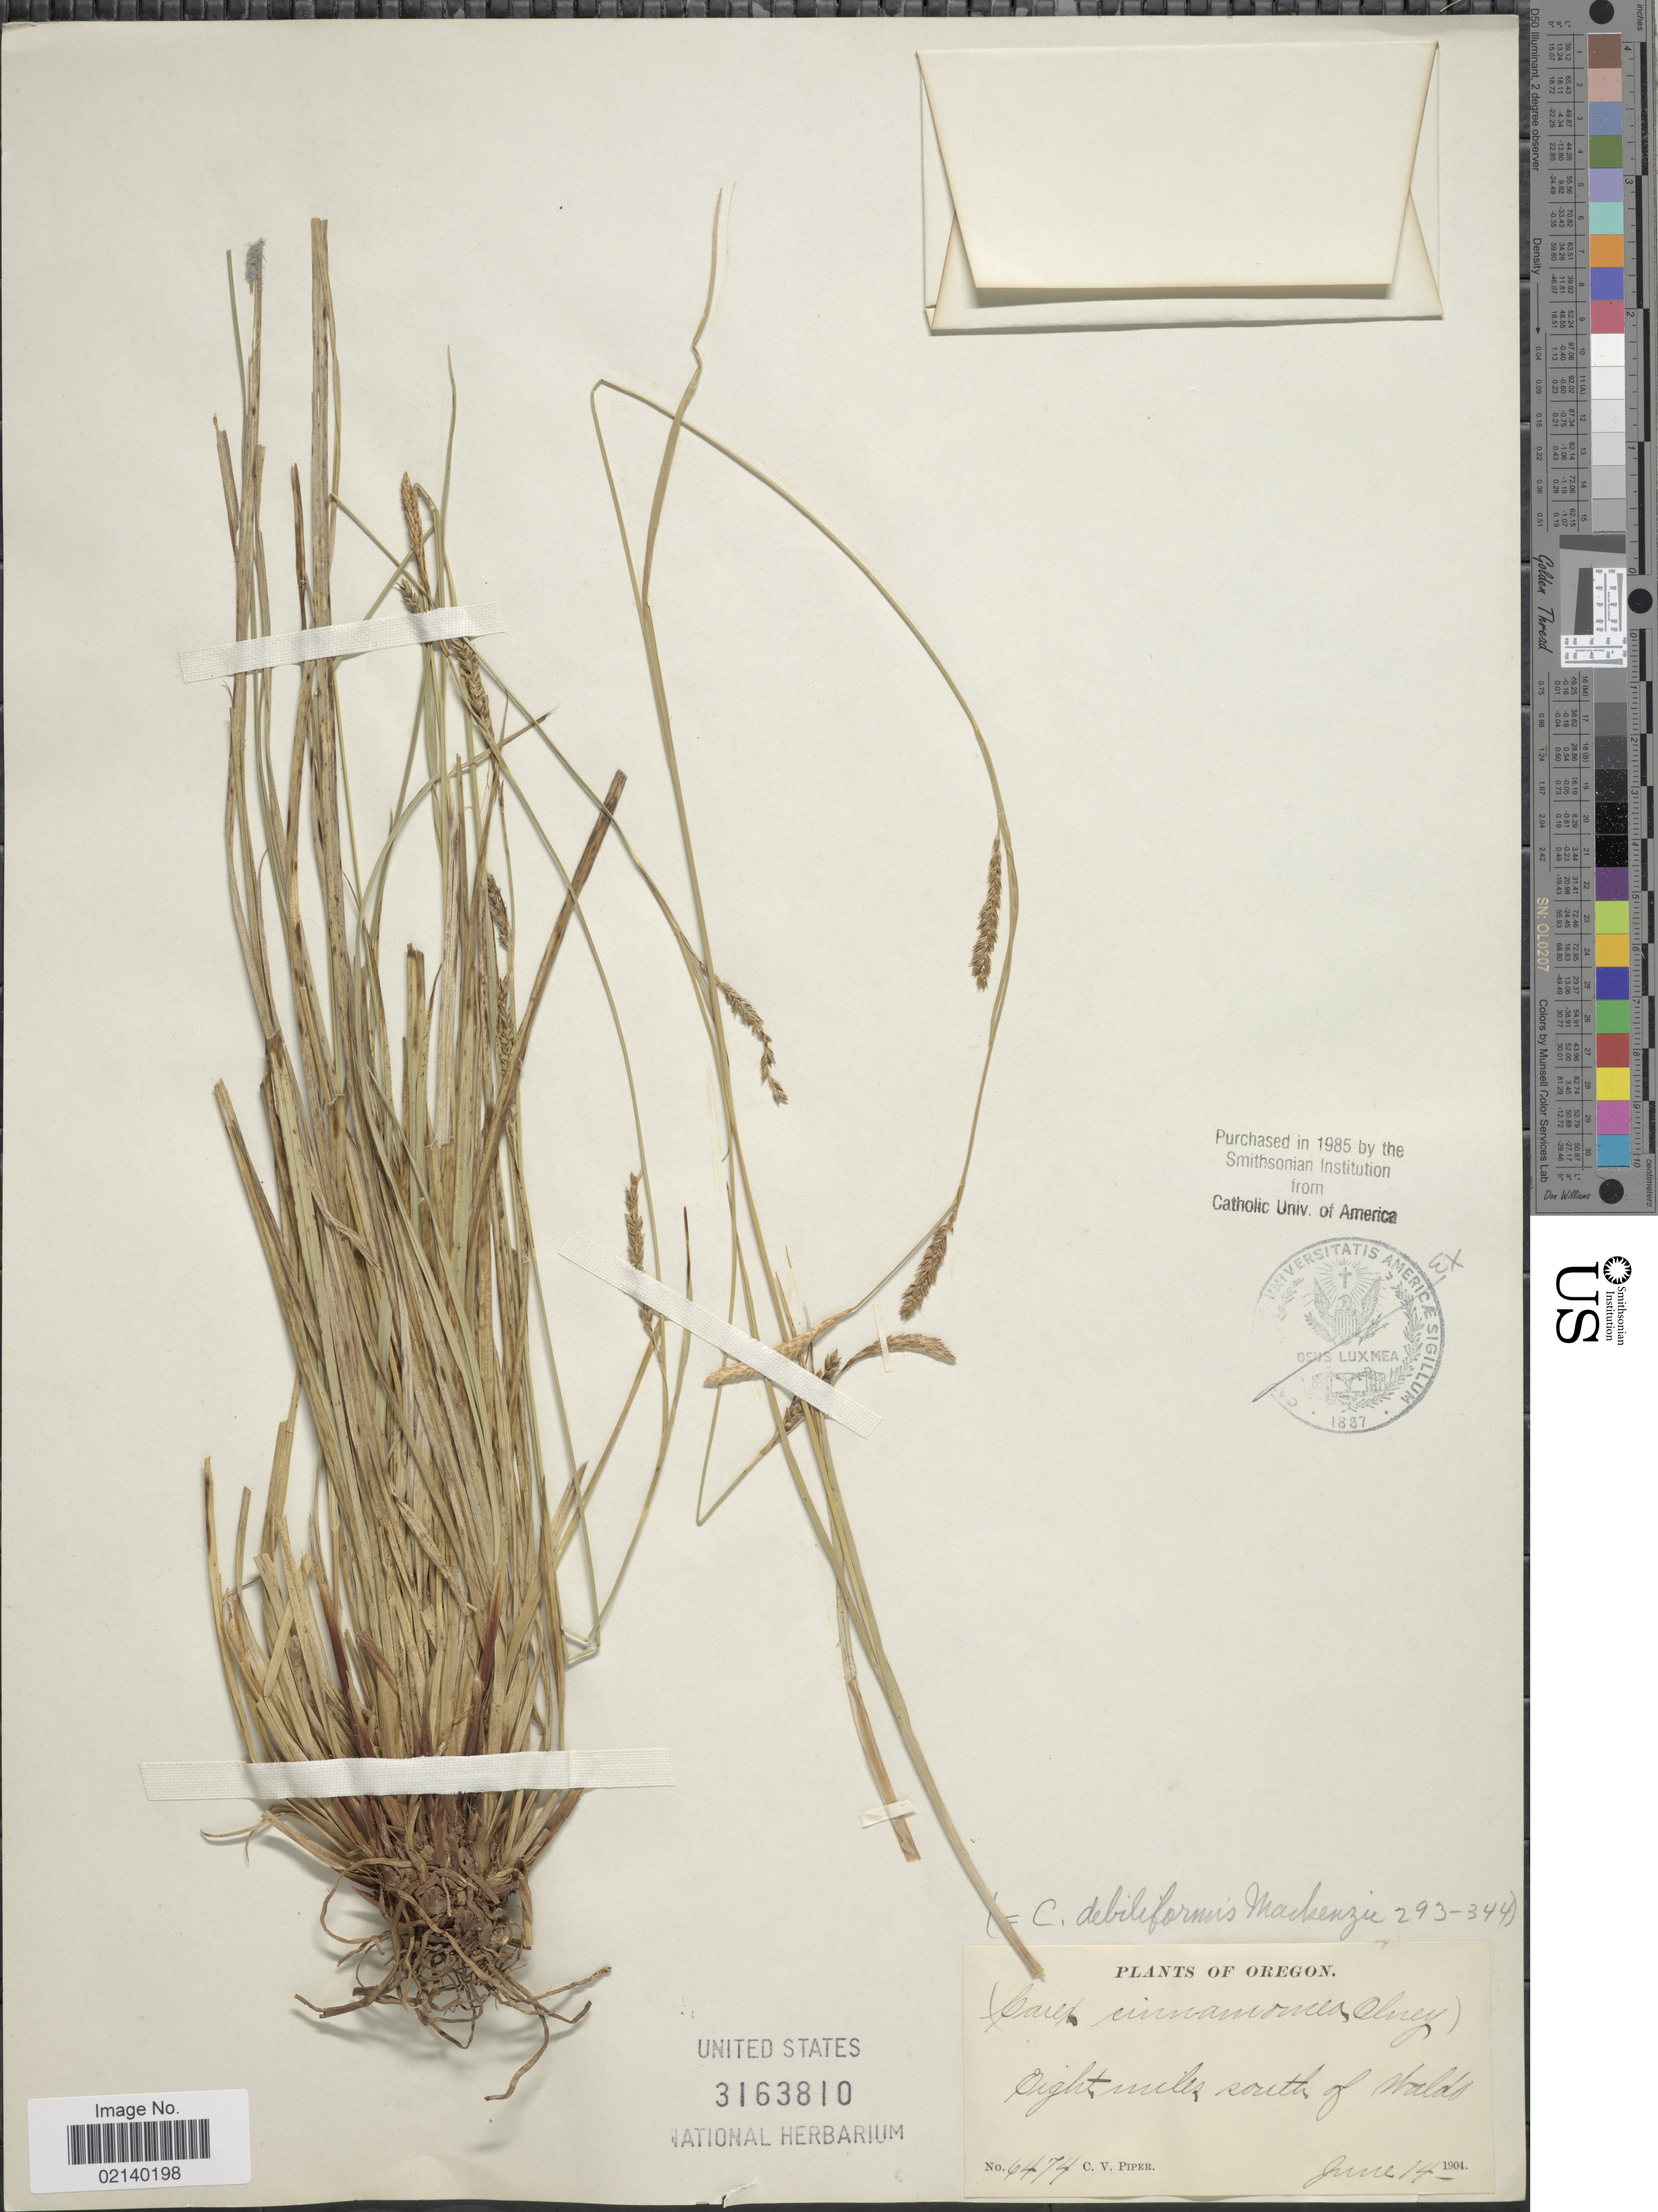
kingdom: Plantae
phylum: Tracheophyta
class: Liliopsida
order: Poales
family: Cyperaceae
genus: Carex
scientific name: Carex mendocinensis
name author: Olney ex Boott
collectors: C. V. Piper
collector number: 6474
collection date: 1904-06-14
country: United States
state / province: Oregon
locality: Eight miles south of Waldo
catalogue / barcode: US 3163810